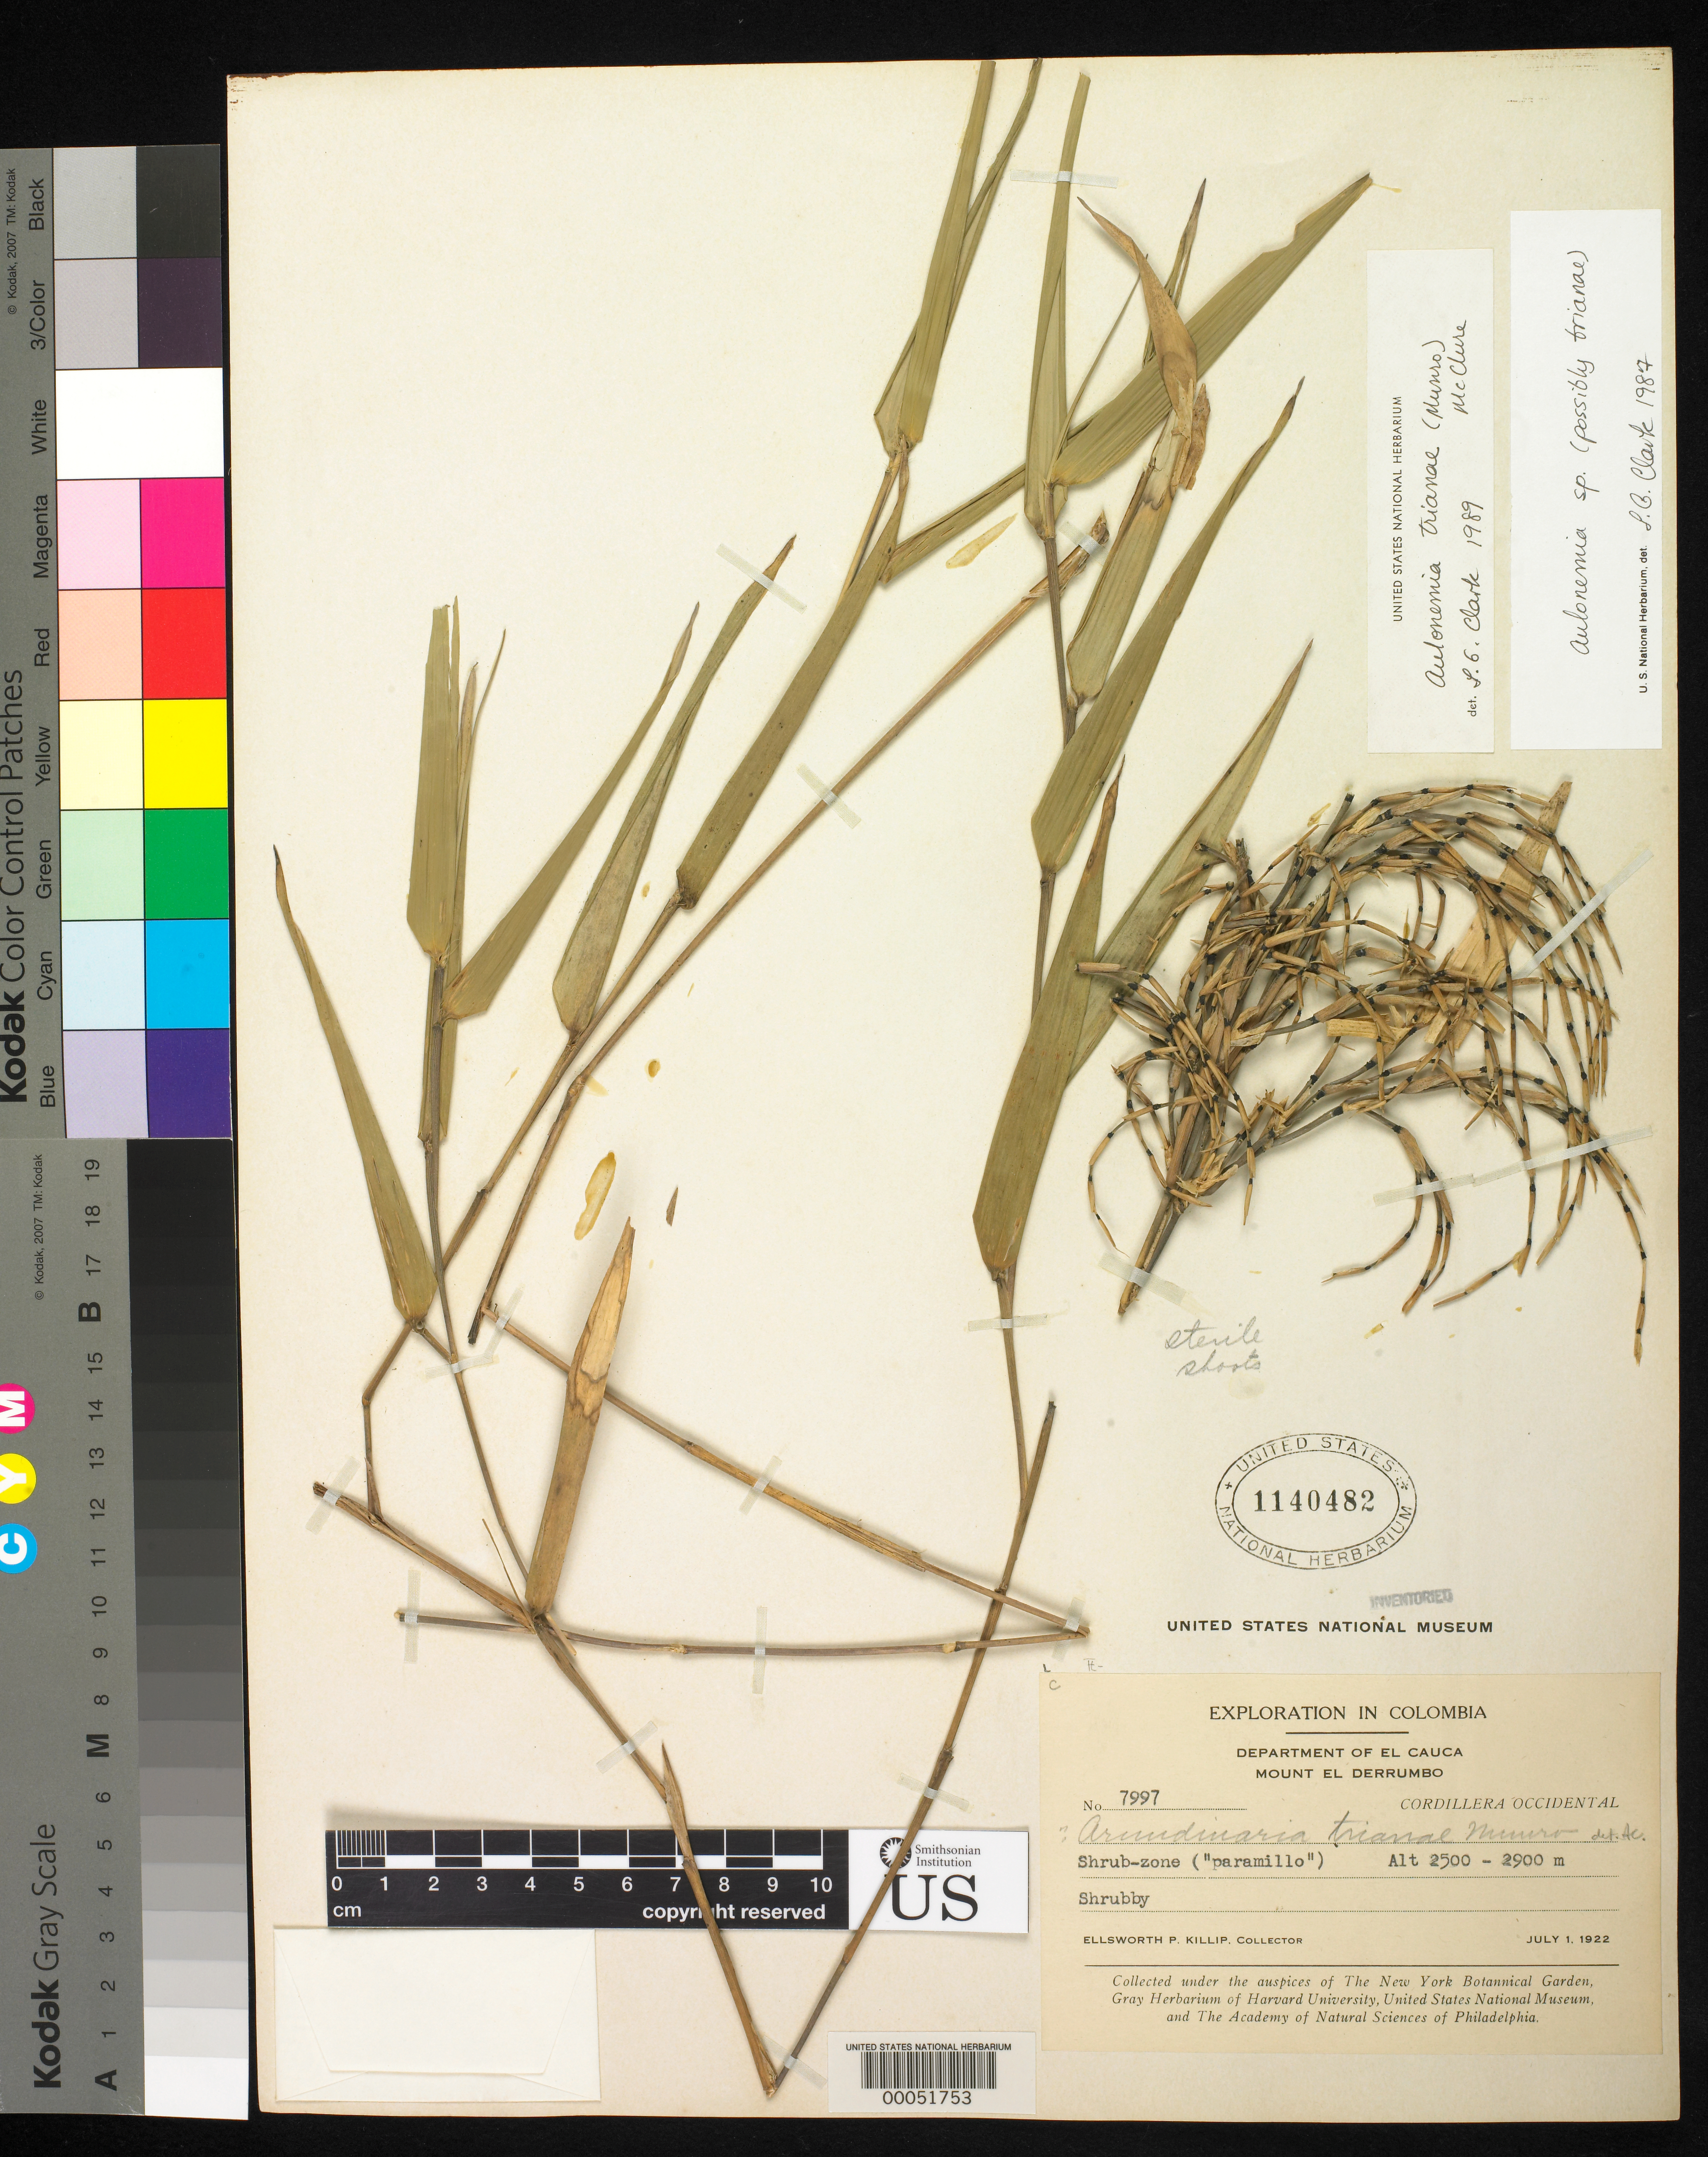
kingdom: Plantae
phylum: Tracheophyta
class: Liliopsida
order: Poales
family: Poaceae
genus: Aulonemia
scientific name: Aulonemia trianae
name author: (Munro) McClure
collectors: E. P. Killip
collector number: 7997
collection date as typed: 01 Jul 1922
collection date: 1922-07-01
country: Colombia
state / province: Cauca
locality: Mount el DerRumbo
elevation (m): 2500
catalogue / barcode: US 1140482